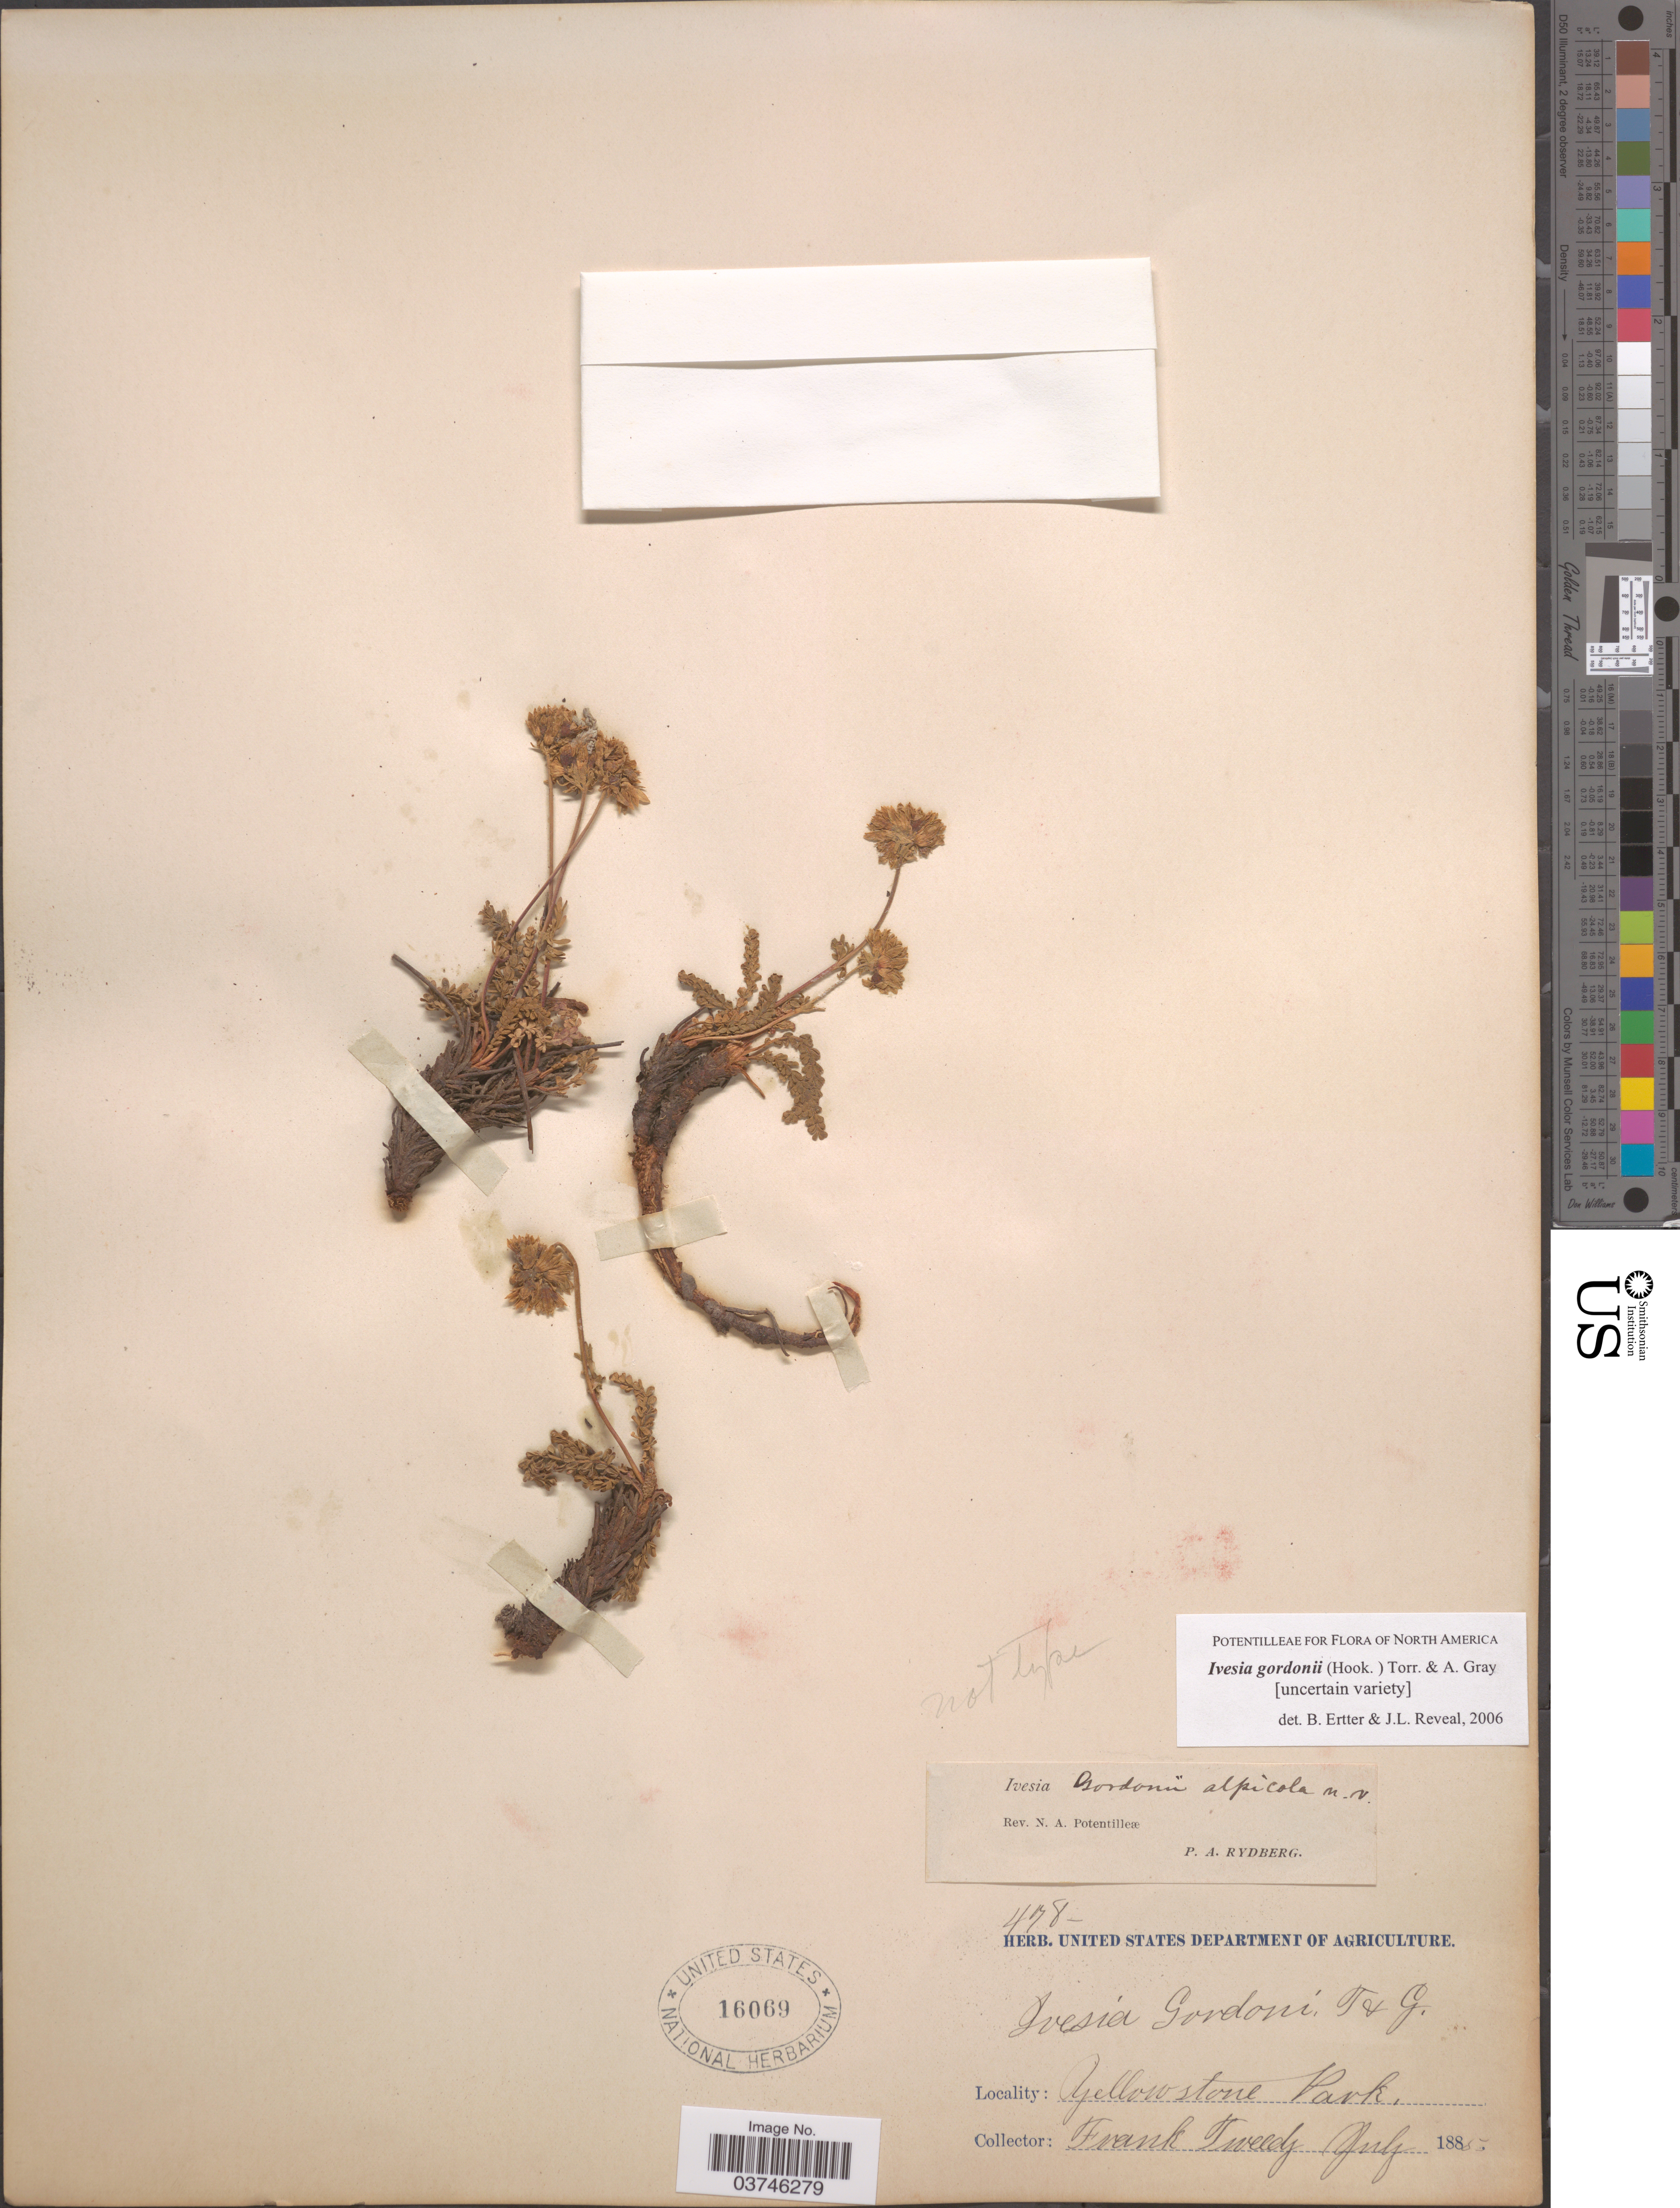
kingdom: Plantae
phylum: Tracheophyta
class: Magnoliopsida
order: Rosales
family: Rosaceae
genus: Potentilla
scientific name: Potentilla gordonii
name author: (Hook.) Greene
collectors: F. Tweedy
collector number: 478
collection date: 1885-07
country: United States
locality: Yellowstone Park.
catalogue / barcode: US 16069